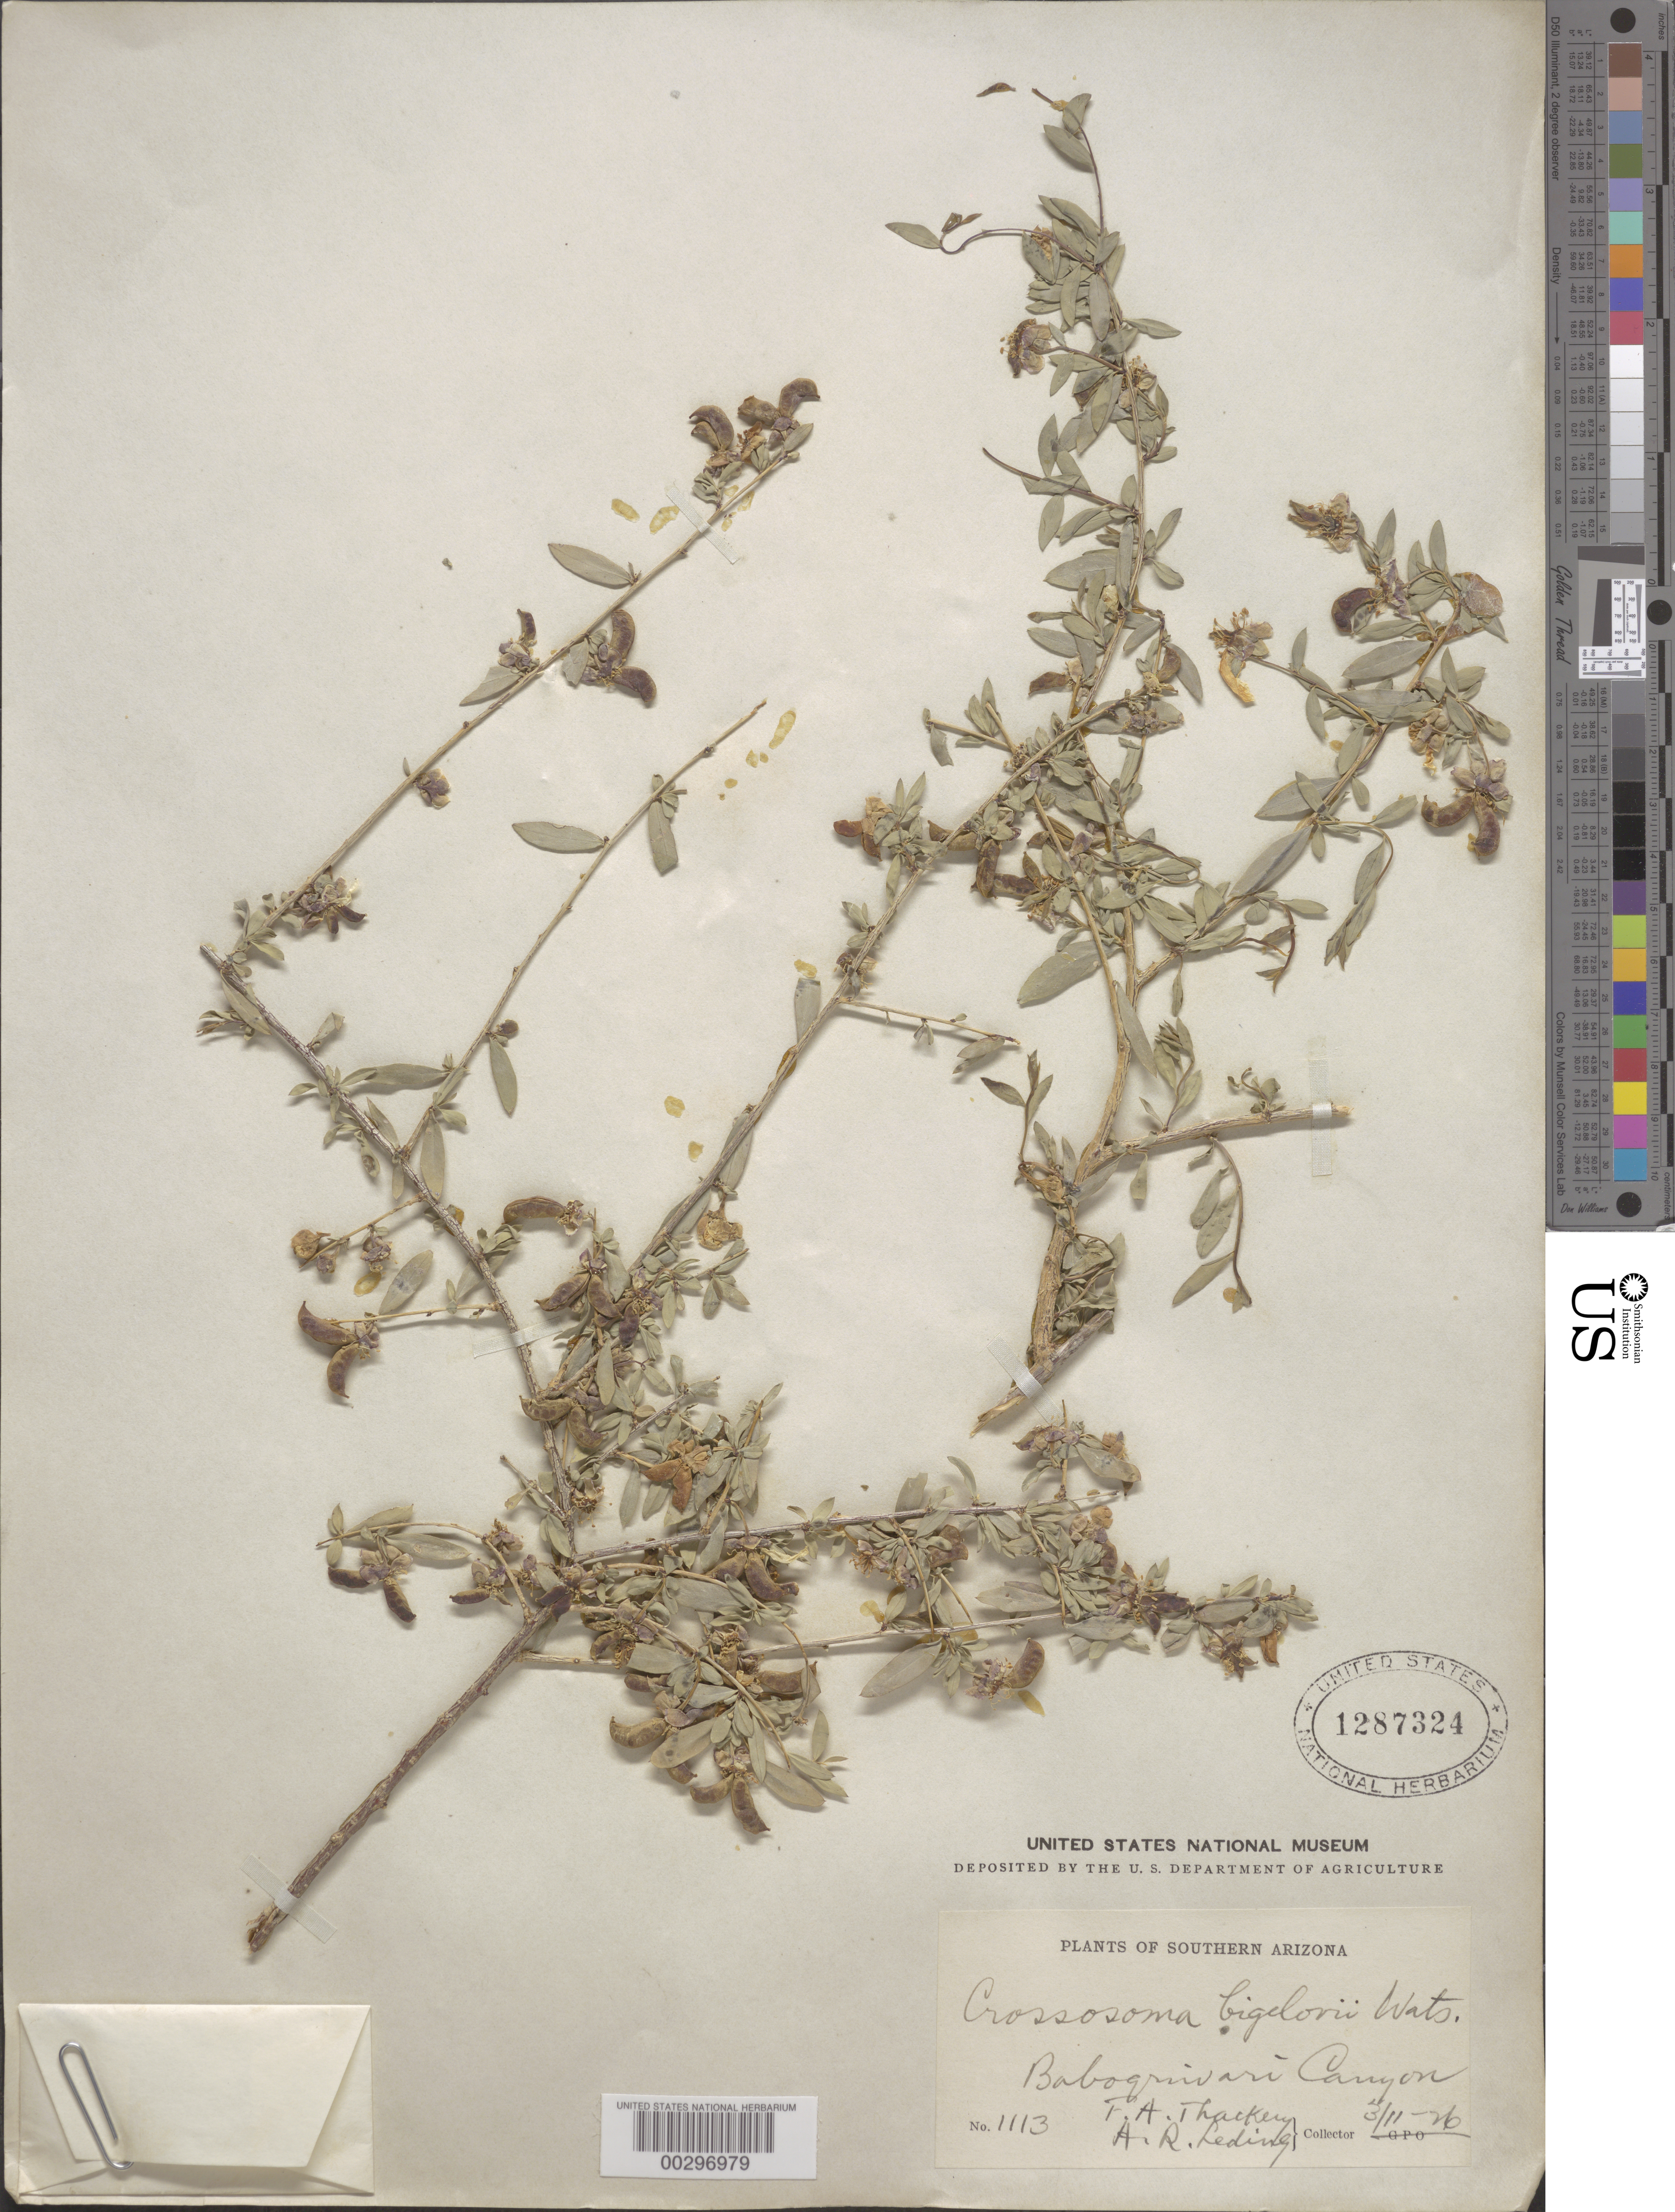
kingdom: Plantae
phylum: Tracheophyta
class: Magnoliopsida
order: Crossosomatales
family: Crossosomataceae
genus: Crossosoma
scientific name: Crossosoma bigelovii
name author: S. Watson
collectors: F. A. Thackery & A. Leding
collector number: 1113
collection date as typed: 03 Nov 1926 or 11 Mar 1926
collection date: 1926-03-11 or 1926-11-03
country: United States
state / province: Arizona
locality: Baboquivari canyon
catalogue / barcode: US 1287324